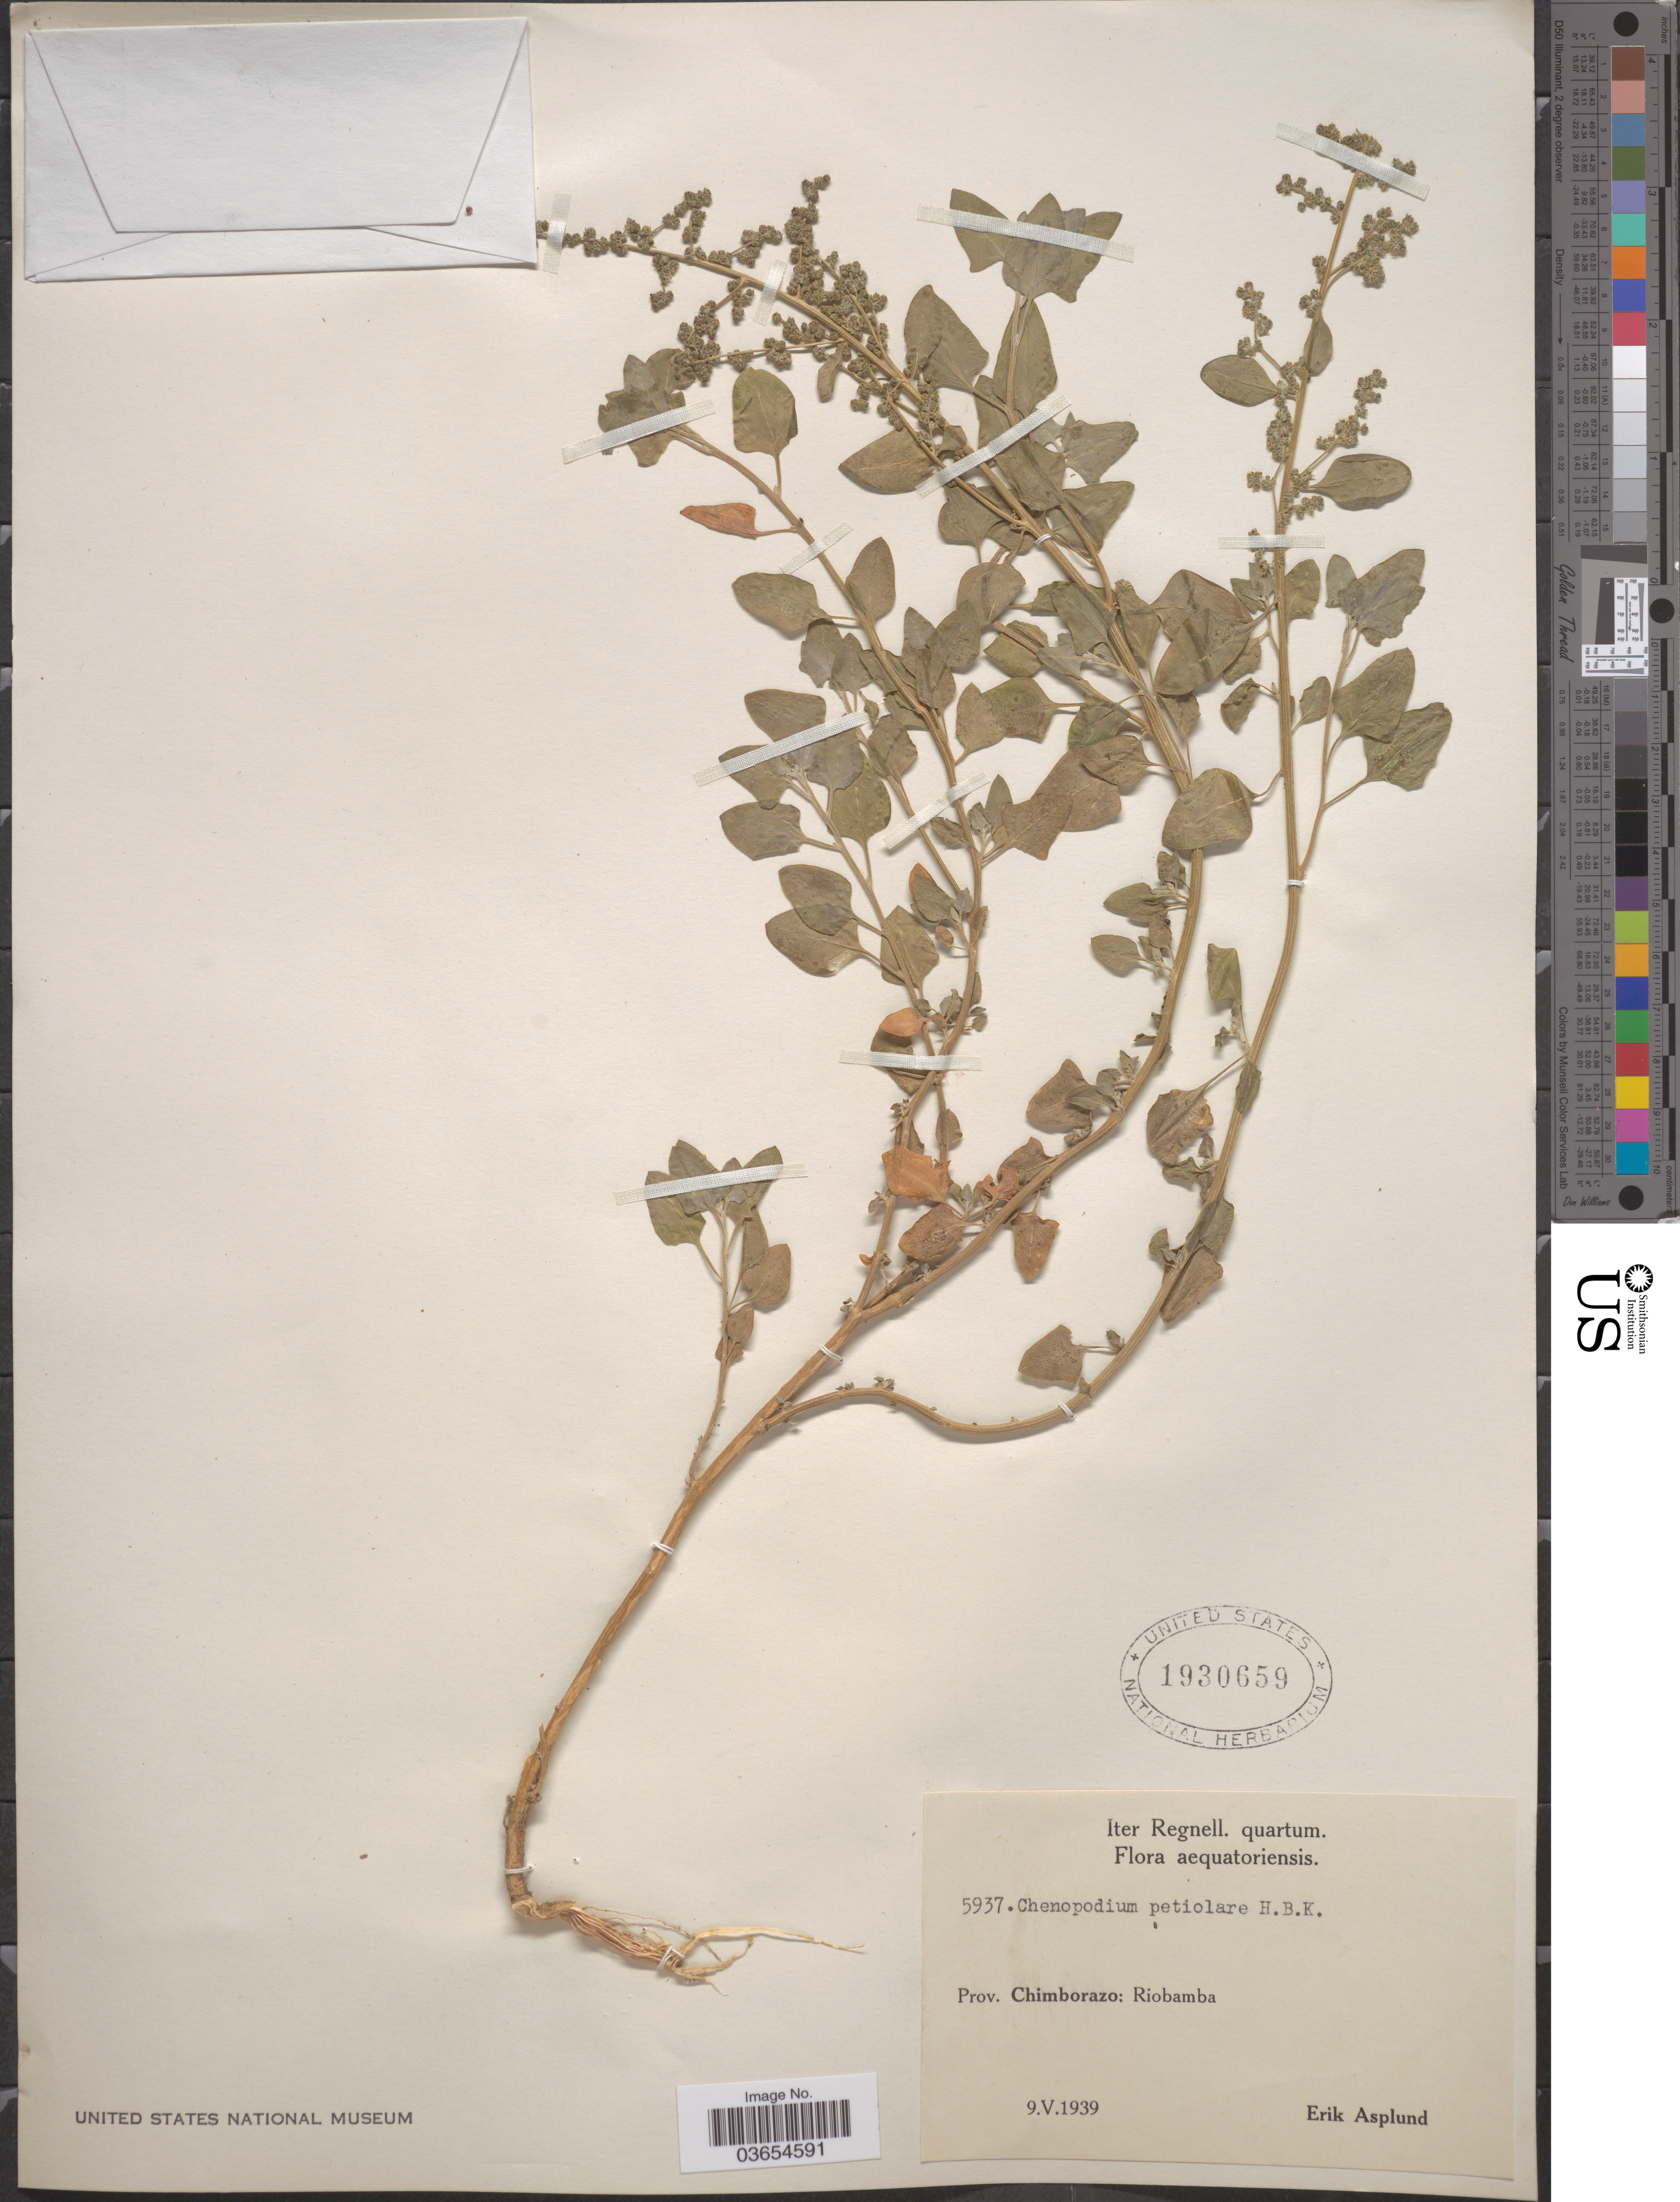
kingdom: Plantae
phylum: Tracheophyta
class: Magnoliopsida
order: Caryophyllales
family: Amaranthaceae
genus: Chenopodium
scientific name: Chenopodium petiolare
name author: Kunth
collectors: E. Asplund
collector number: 5937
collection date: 1939-05-09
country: Ecuador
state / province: Chimborazo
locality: Riobamba.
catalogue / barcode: US 1930659